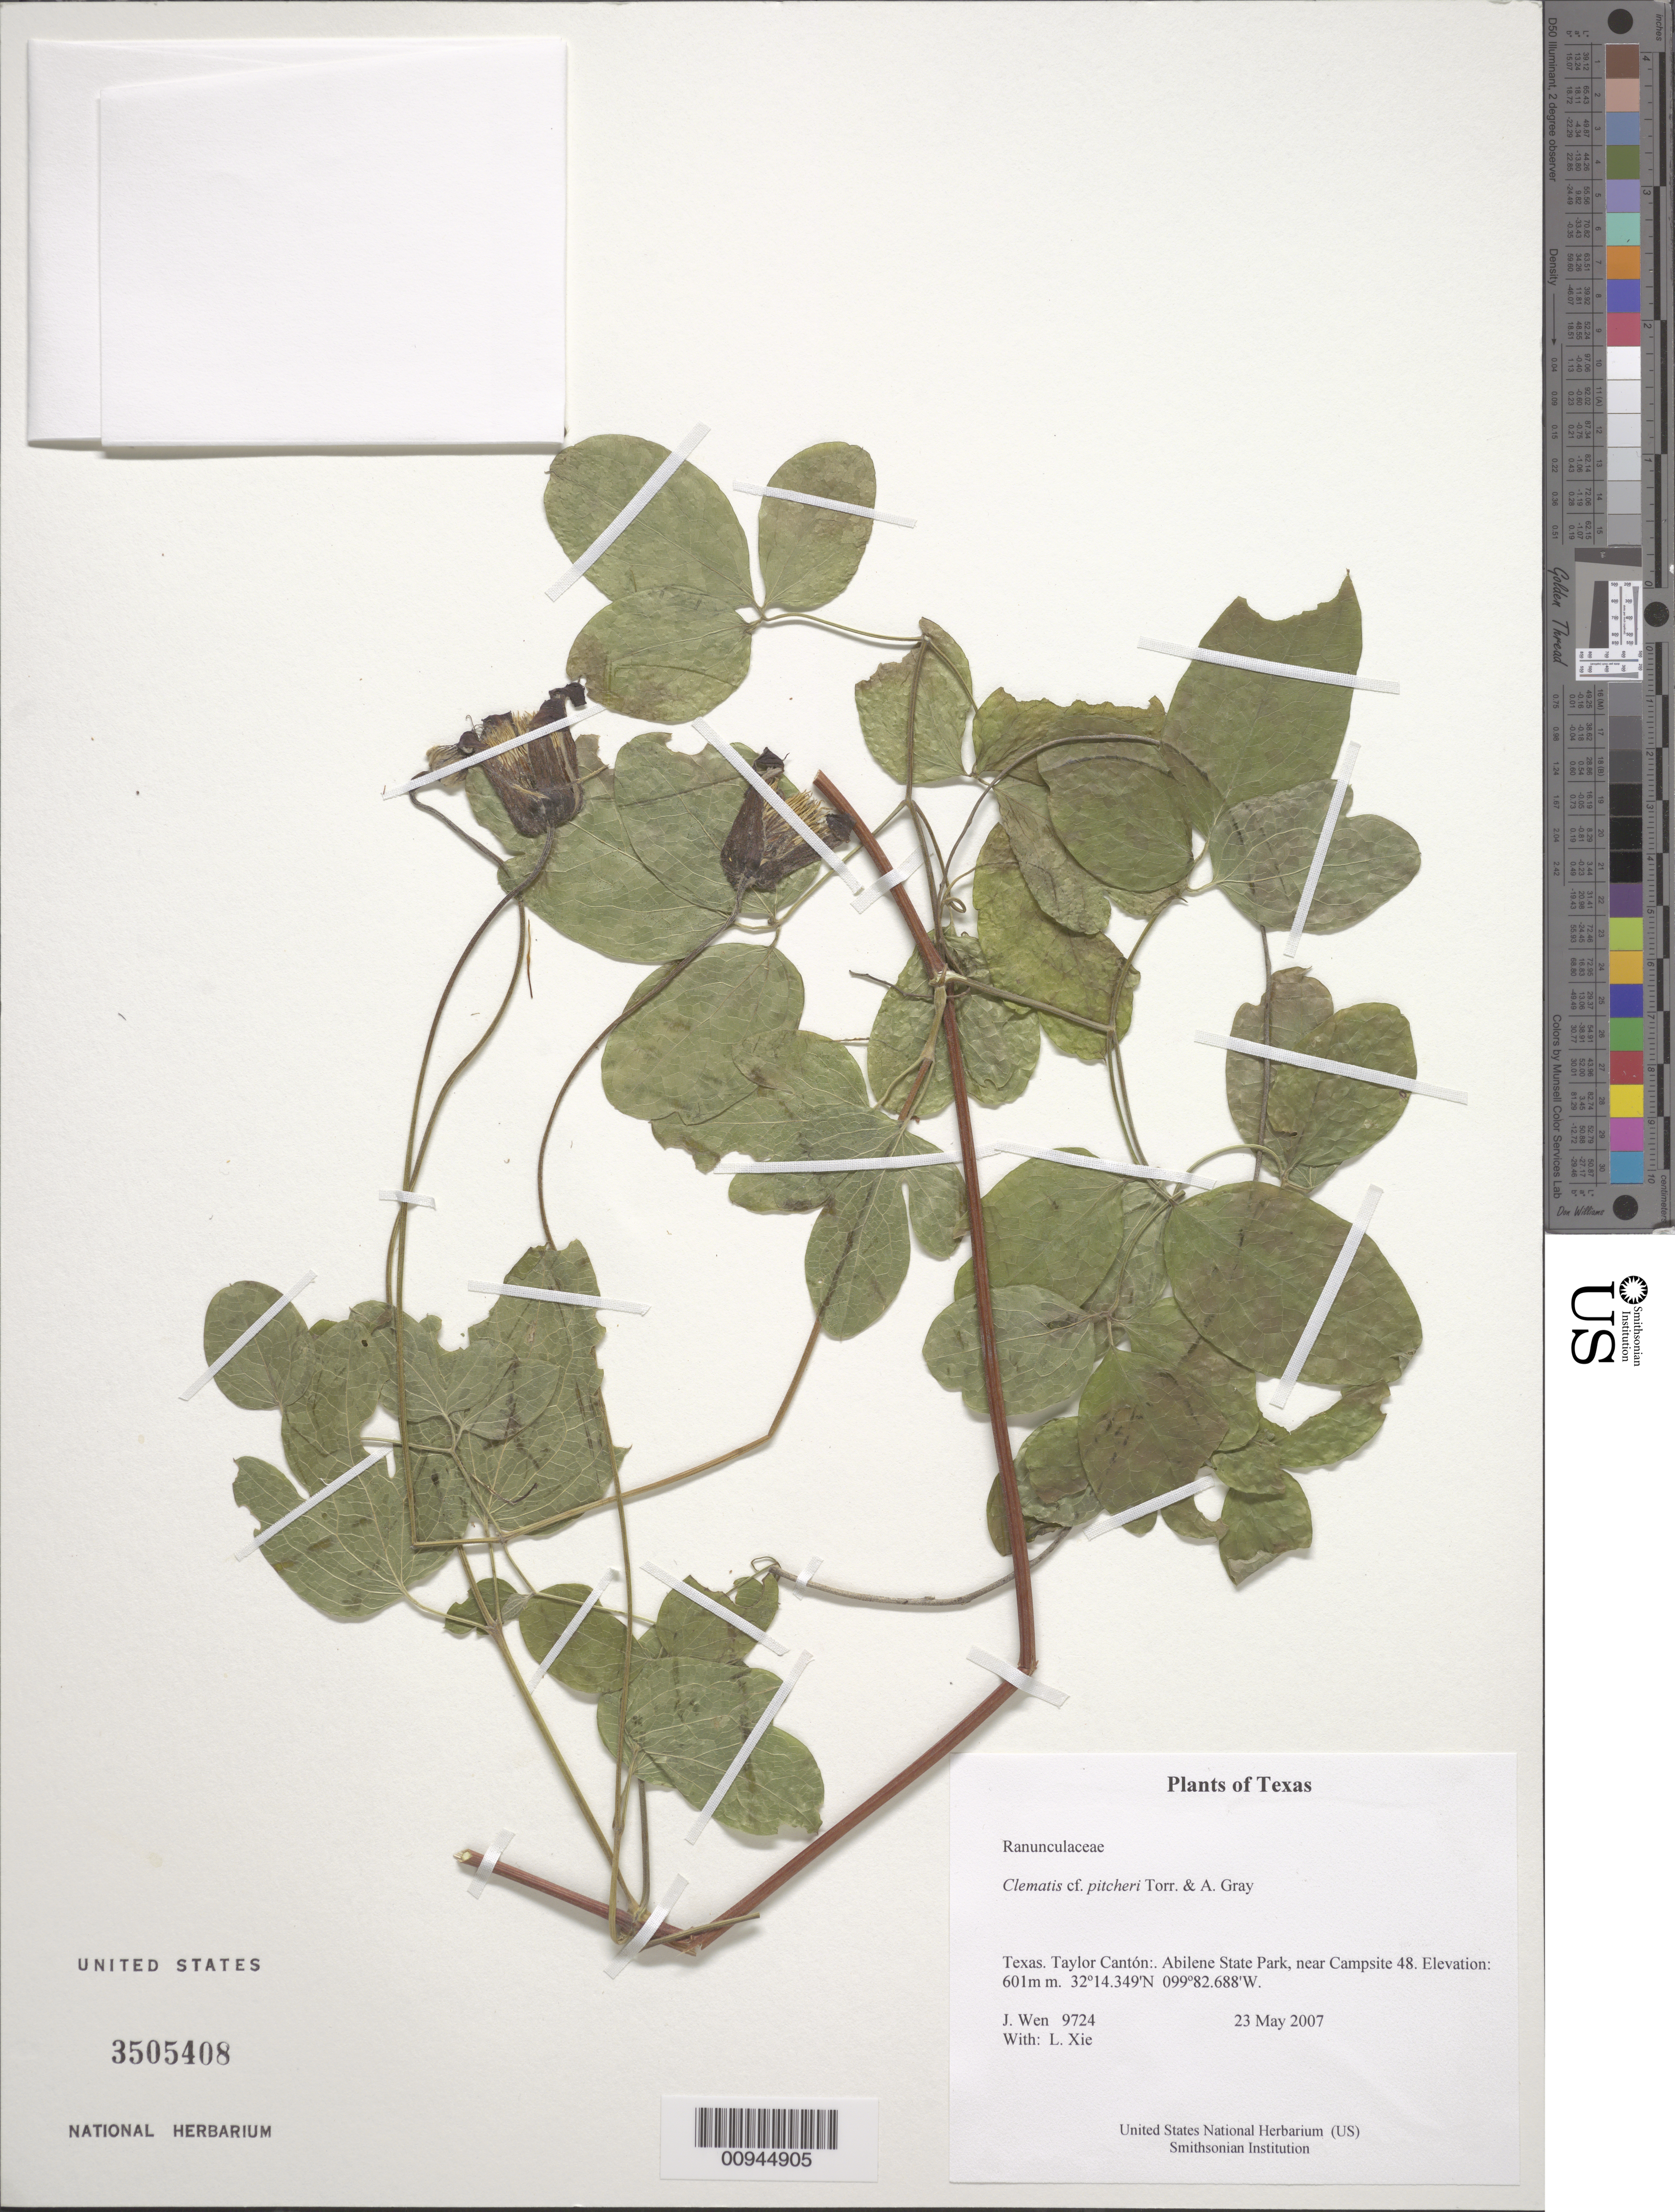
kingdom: Plantae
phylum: Tracheophyta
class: Magnoliopsida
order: Ranunculales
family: Ranunculaceae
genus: Clematis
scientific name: Clematis pitcheri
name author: Torr. & A. Gray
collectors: J. Wen & L. Xie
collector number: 9724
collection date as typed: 23 May 2007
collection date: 2007-05-23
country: United States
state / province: Texas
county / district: Taylor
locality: Abilene State Park, near Campsite 48.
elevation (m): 601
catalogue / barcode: US 3505408